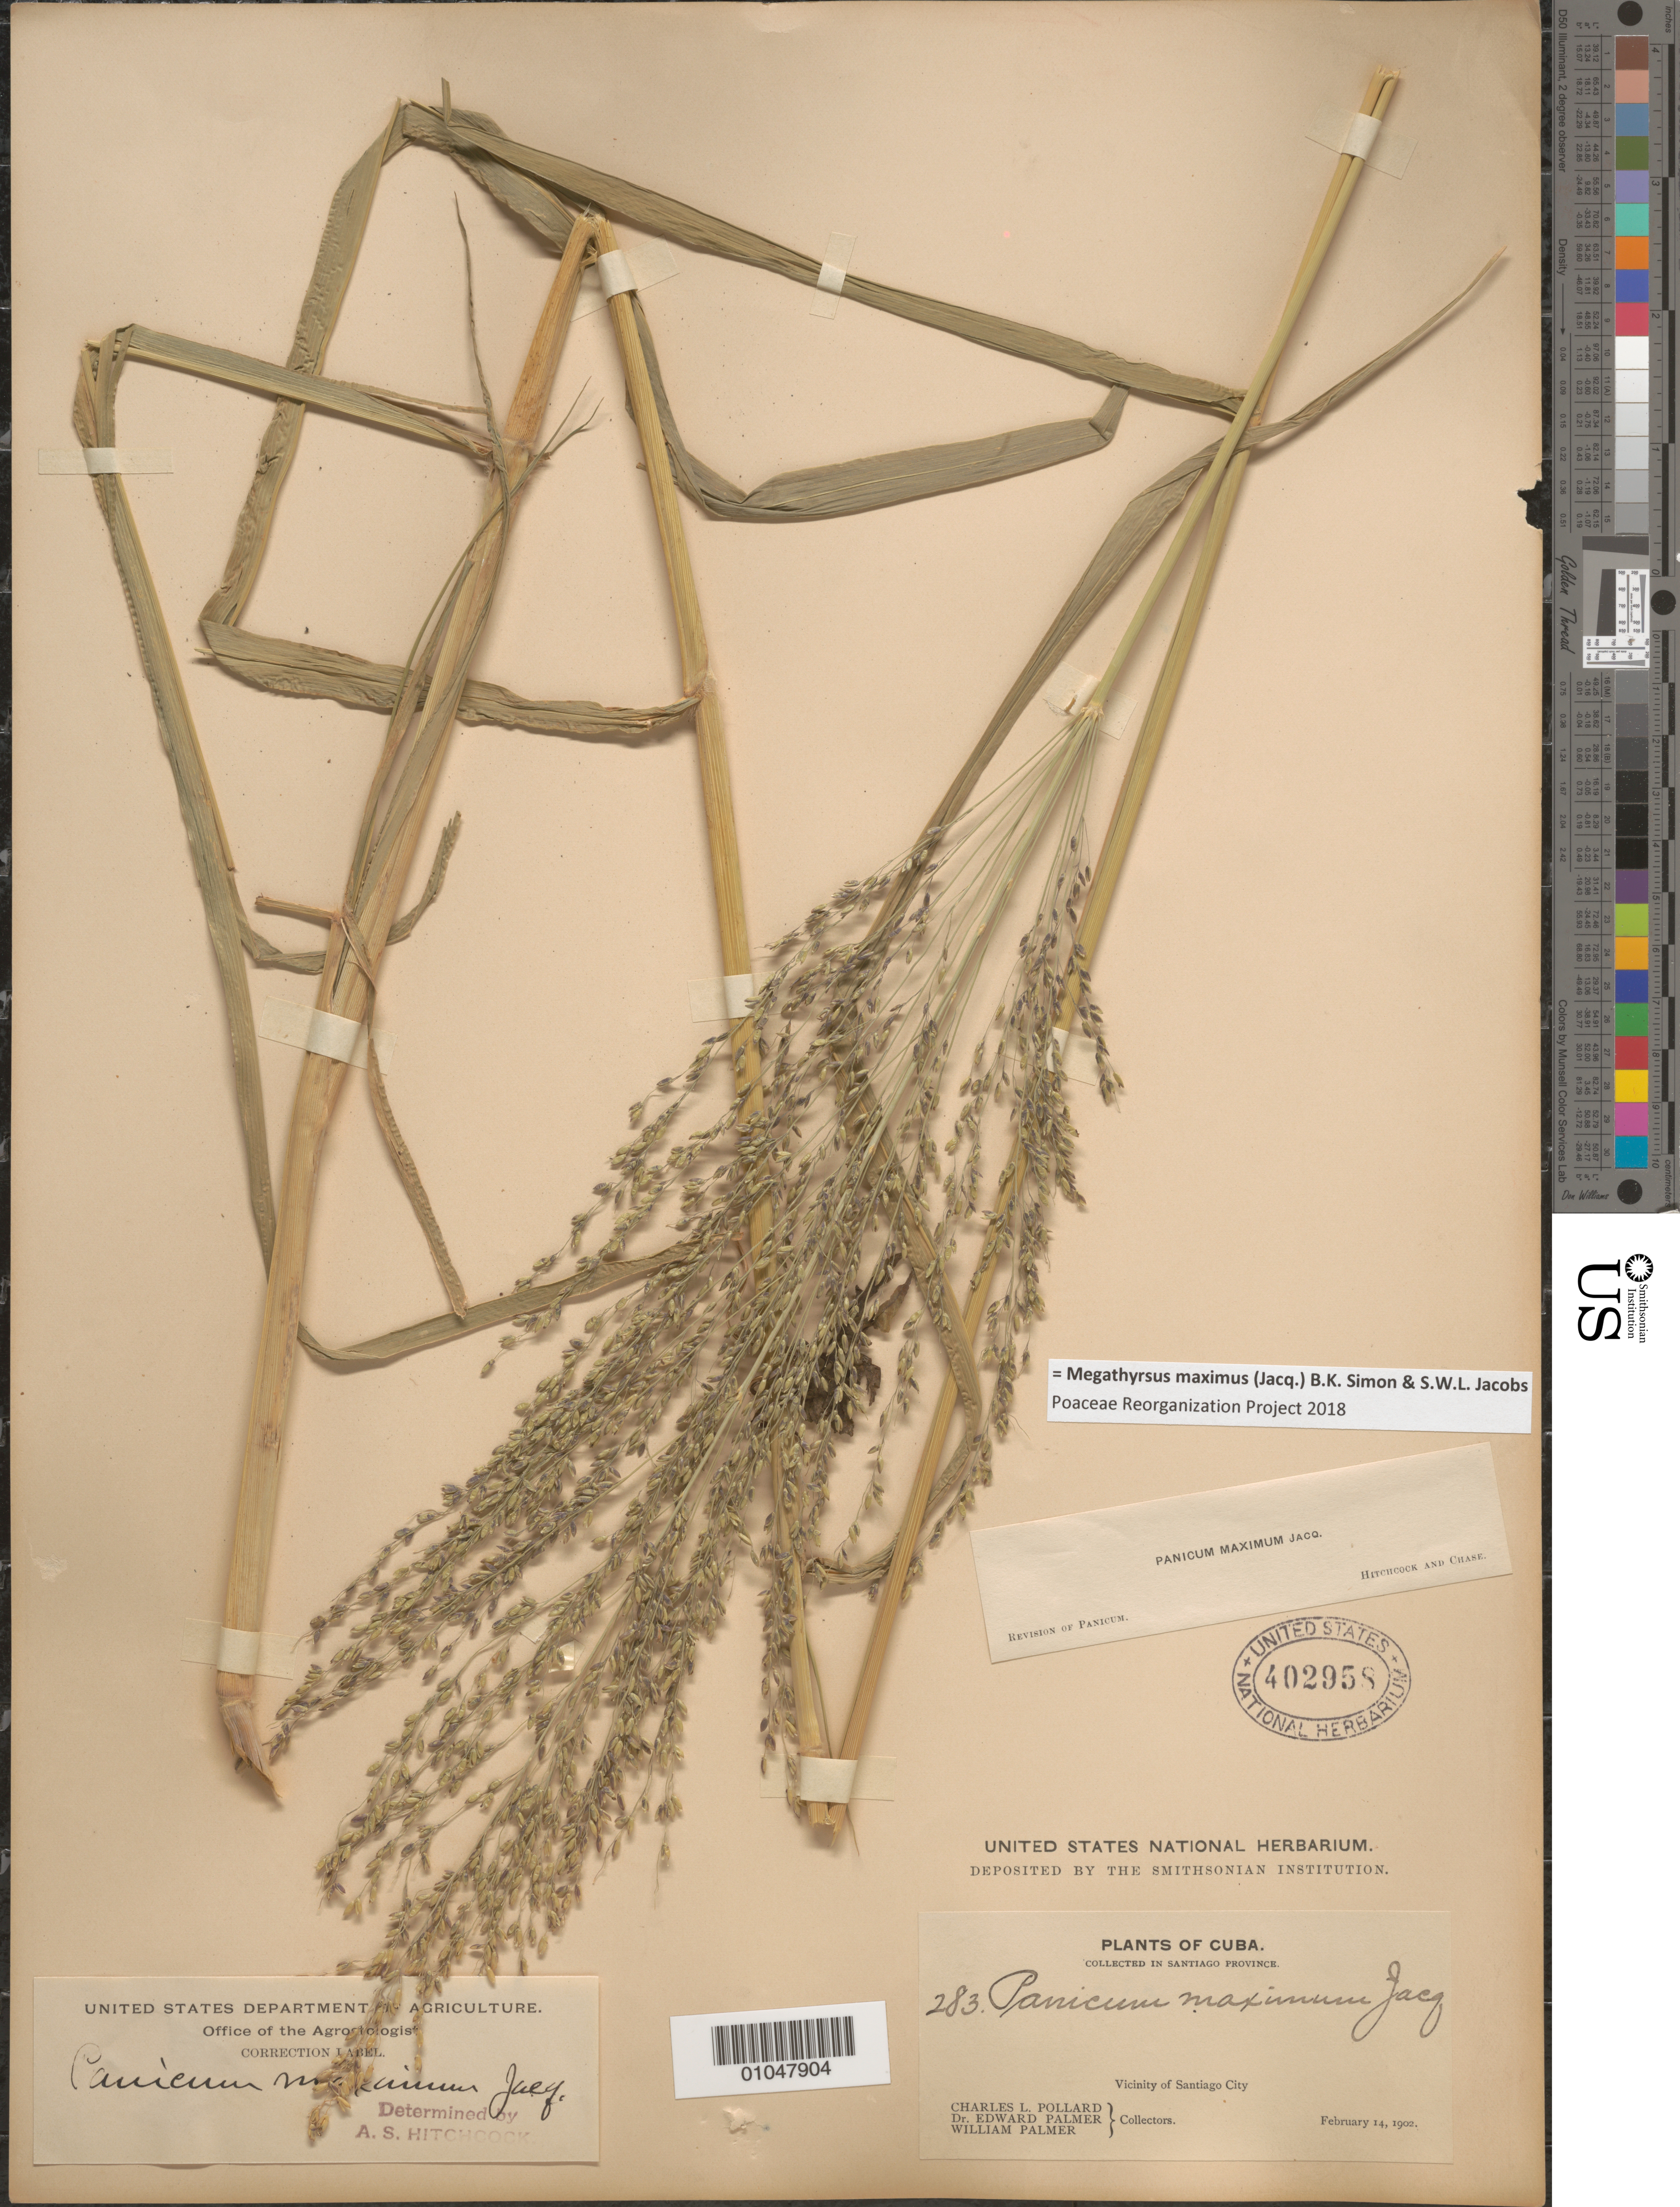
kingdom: Plantae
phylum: Tracheophyta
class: Liliopsida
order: Poales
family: Poaceae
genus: Panicum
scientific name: Panicum maximum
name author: Jacq.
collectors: C. L. Pollard, E. Palmer & W. Palmer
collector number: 283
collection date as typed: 14 Feb 1902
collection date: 1902-02-14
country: Cuba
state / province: Santiago de Cuba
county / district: Santiago De Cuba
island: Cuba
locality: Vic of Santiago city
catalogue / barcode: US 402958